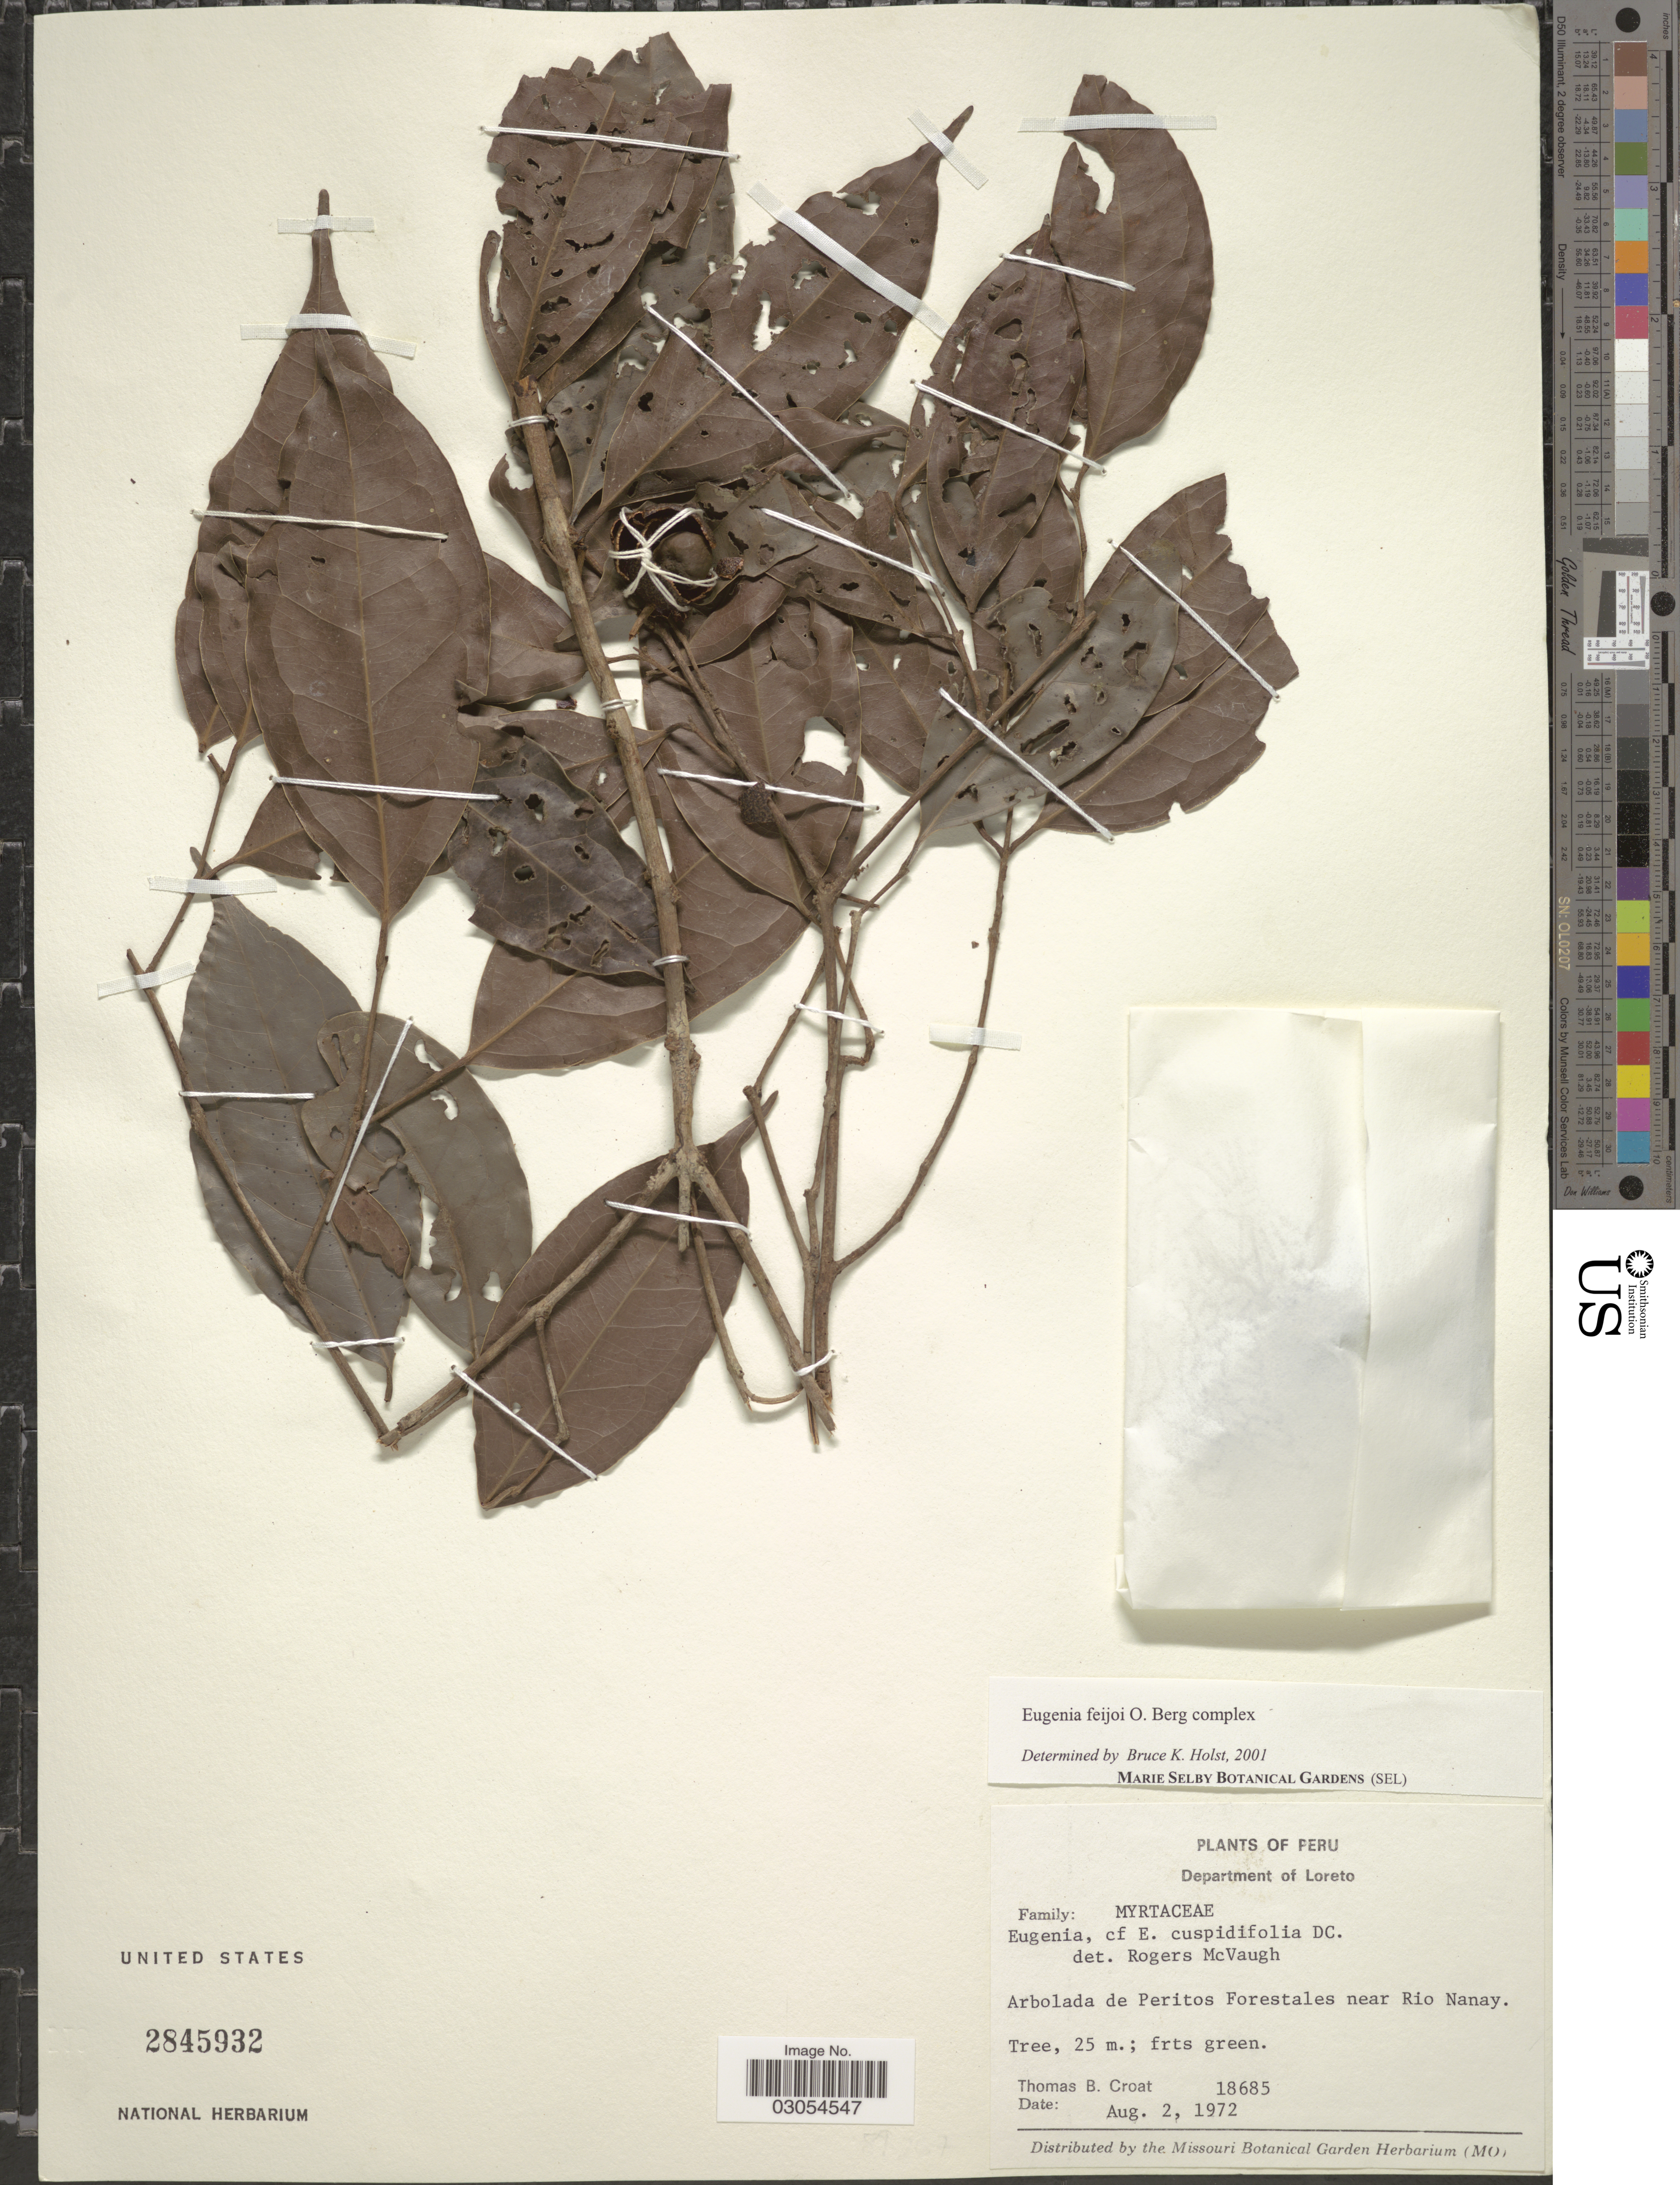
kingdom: Plantae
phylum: Tracheophyta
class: Magnoliopsida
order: Myrtales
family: Myrtaceae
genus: Eugenia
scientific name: Eugenia moschata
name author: (Aubl.) Nied. ex Durand & B.D. Jacks.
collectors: T. B. Croat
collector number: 18685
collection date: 1972-08-02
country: Peru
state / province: Loreto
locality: Department of Loreto. Arbolada de Peritos Forestales near Rio Nanay.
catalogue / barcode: US 2845932